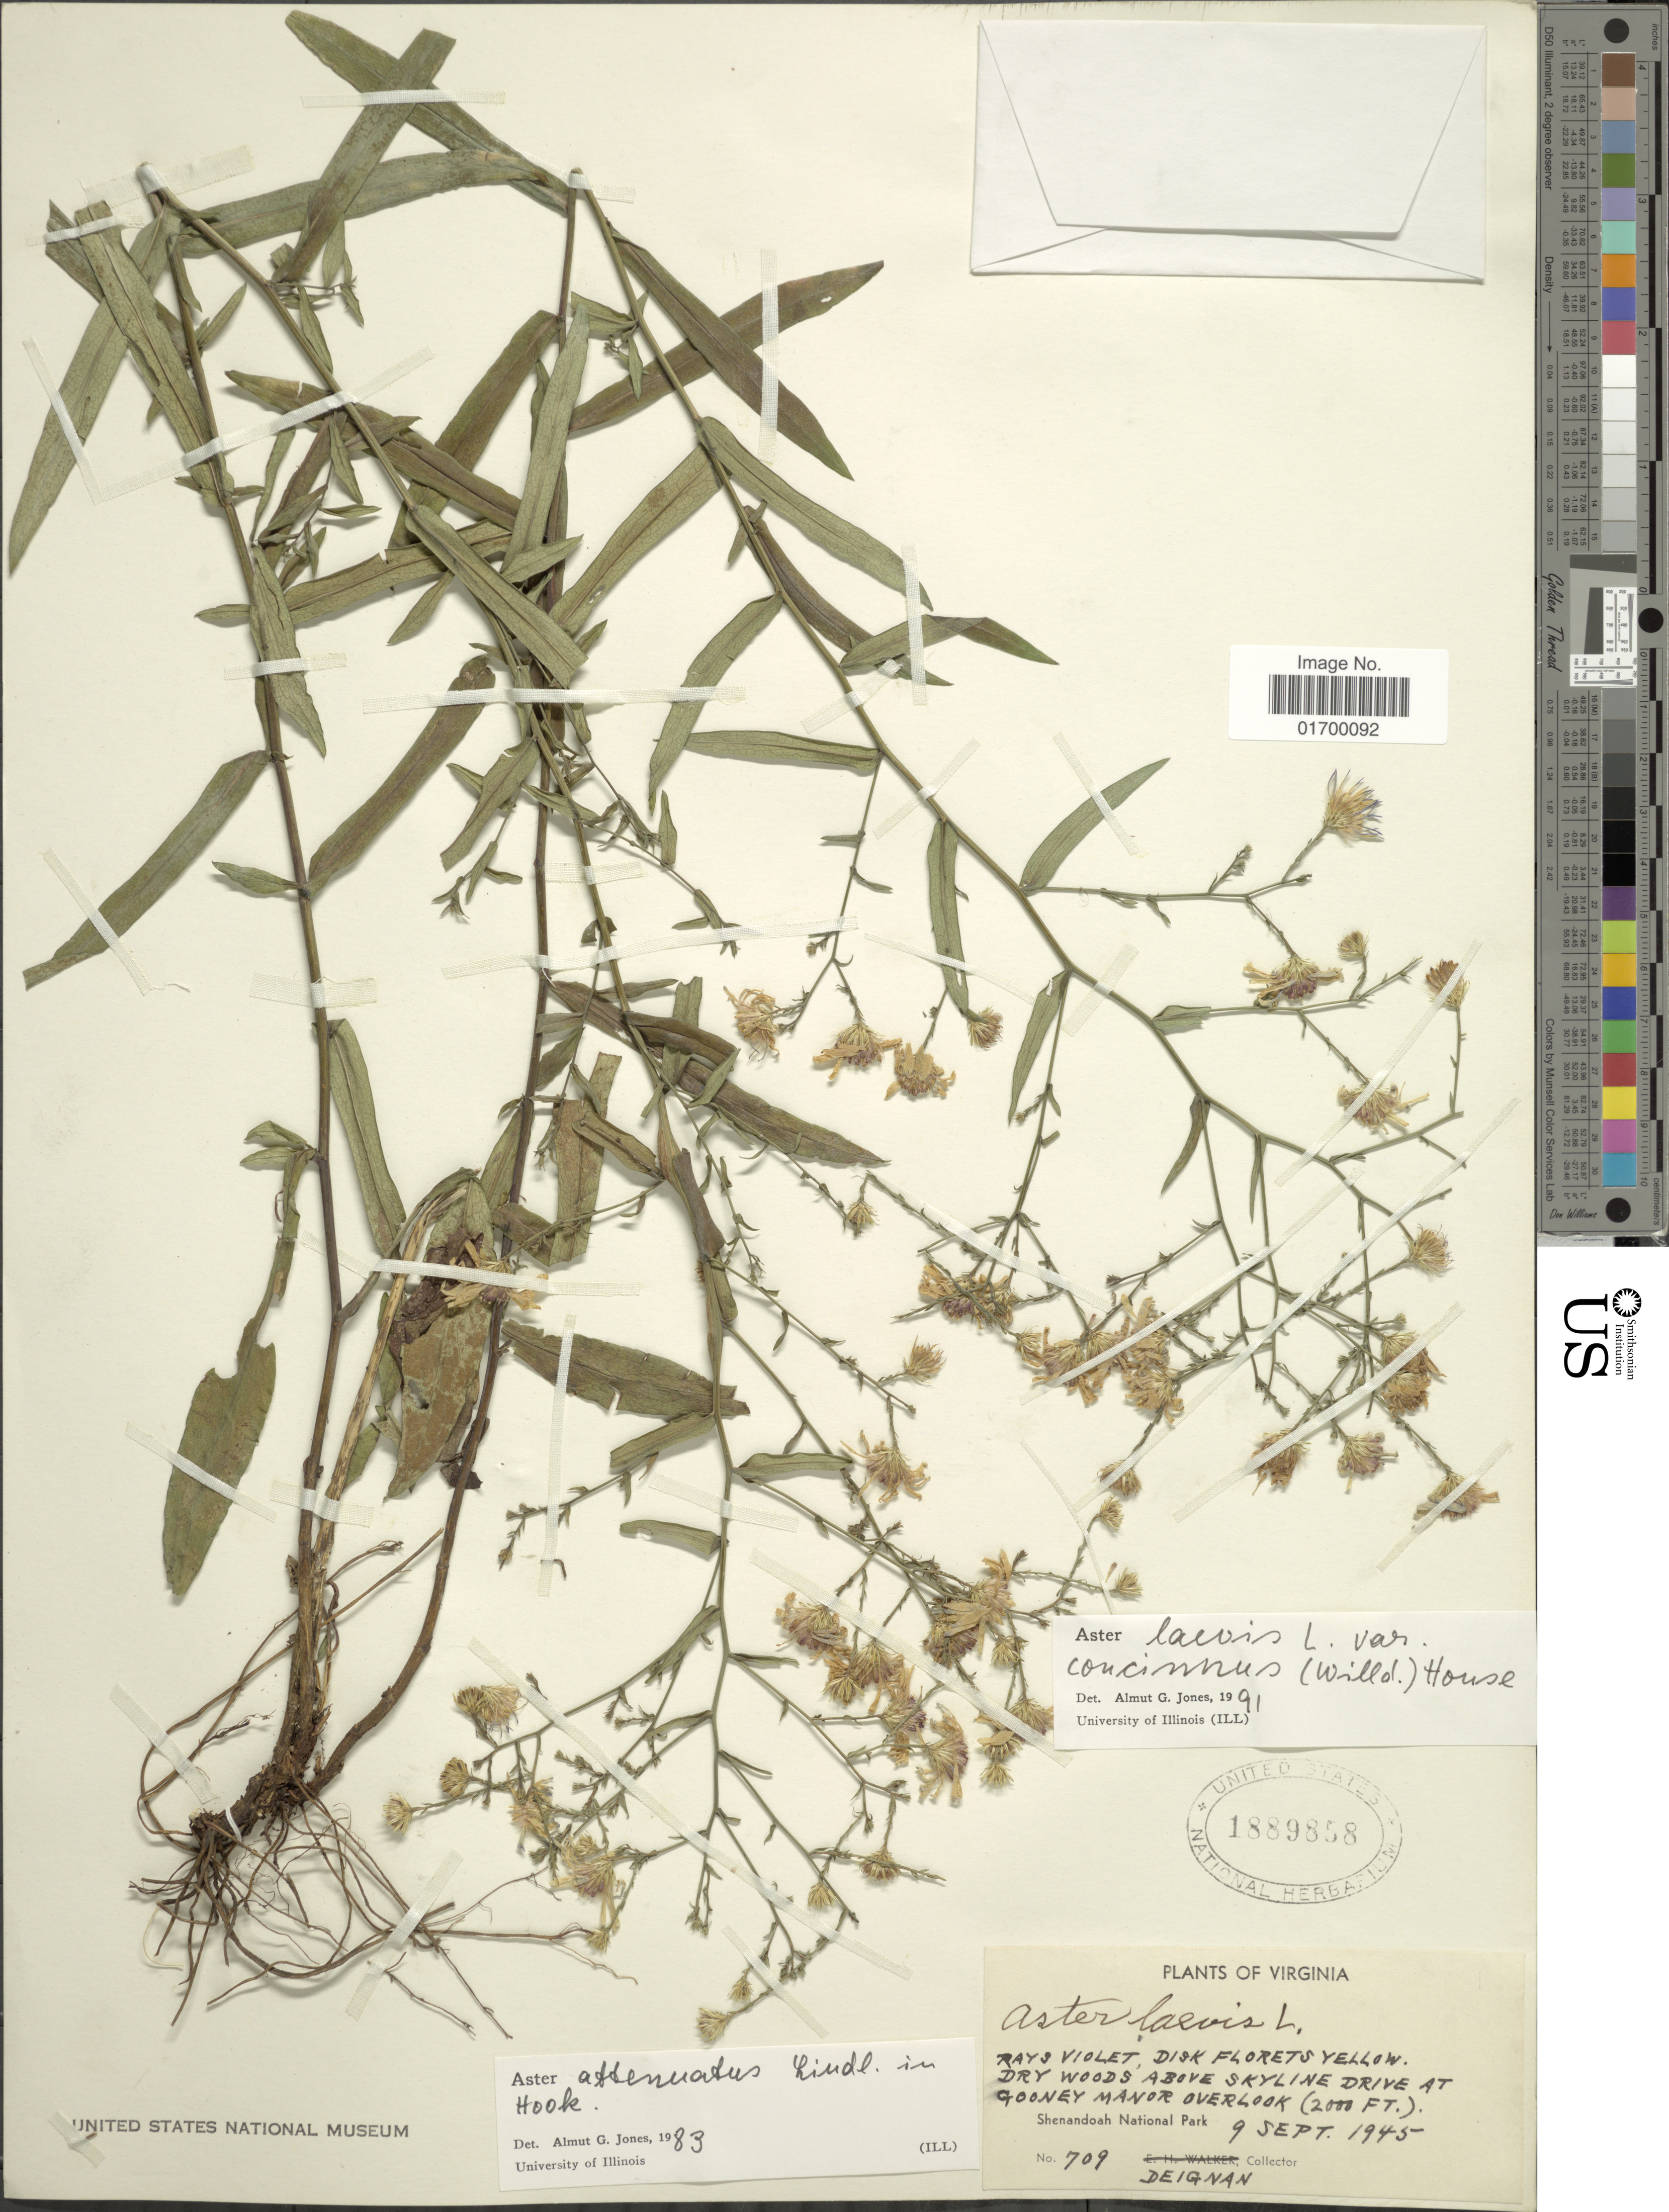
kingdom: Plantae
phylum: Tracheophyta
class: Magnoliopsida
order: Asterales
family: Asteraceae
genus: Symphyotrichum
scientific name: Symphyotrichum laeve var. concinnum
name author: (Willd.) G.L. Nesom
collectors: -. Deignan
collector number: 709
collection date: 1945-04-09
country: United States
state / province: Virginia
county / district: Warren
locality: Above Skyline Drive At Gooney Manor Overlook, Shenandoah National Park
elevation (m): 610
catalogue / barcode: US 1889858